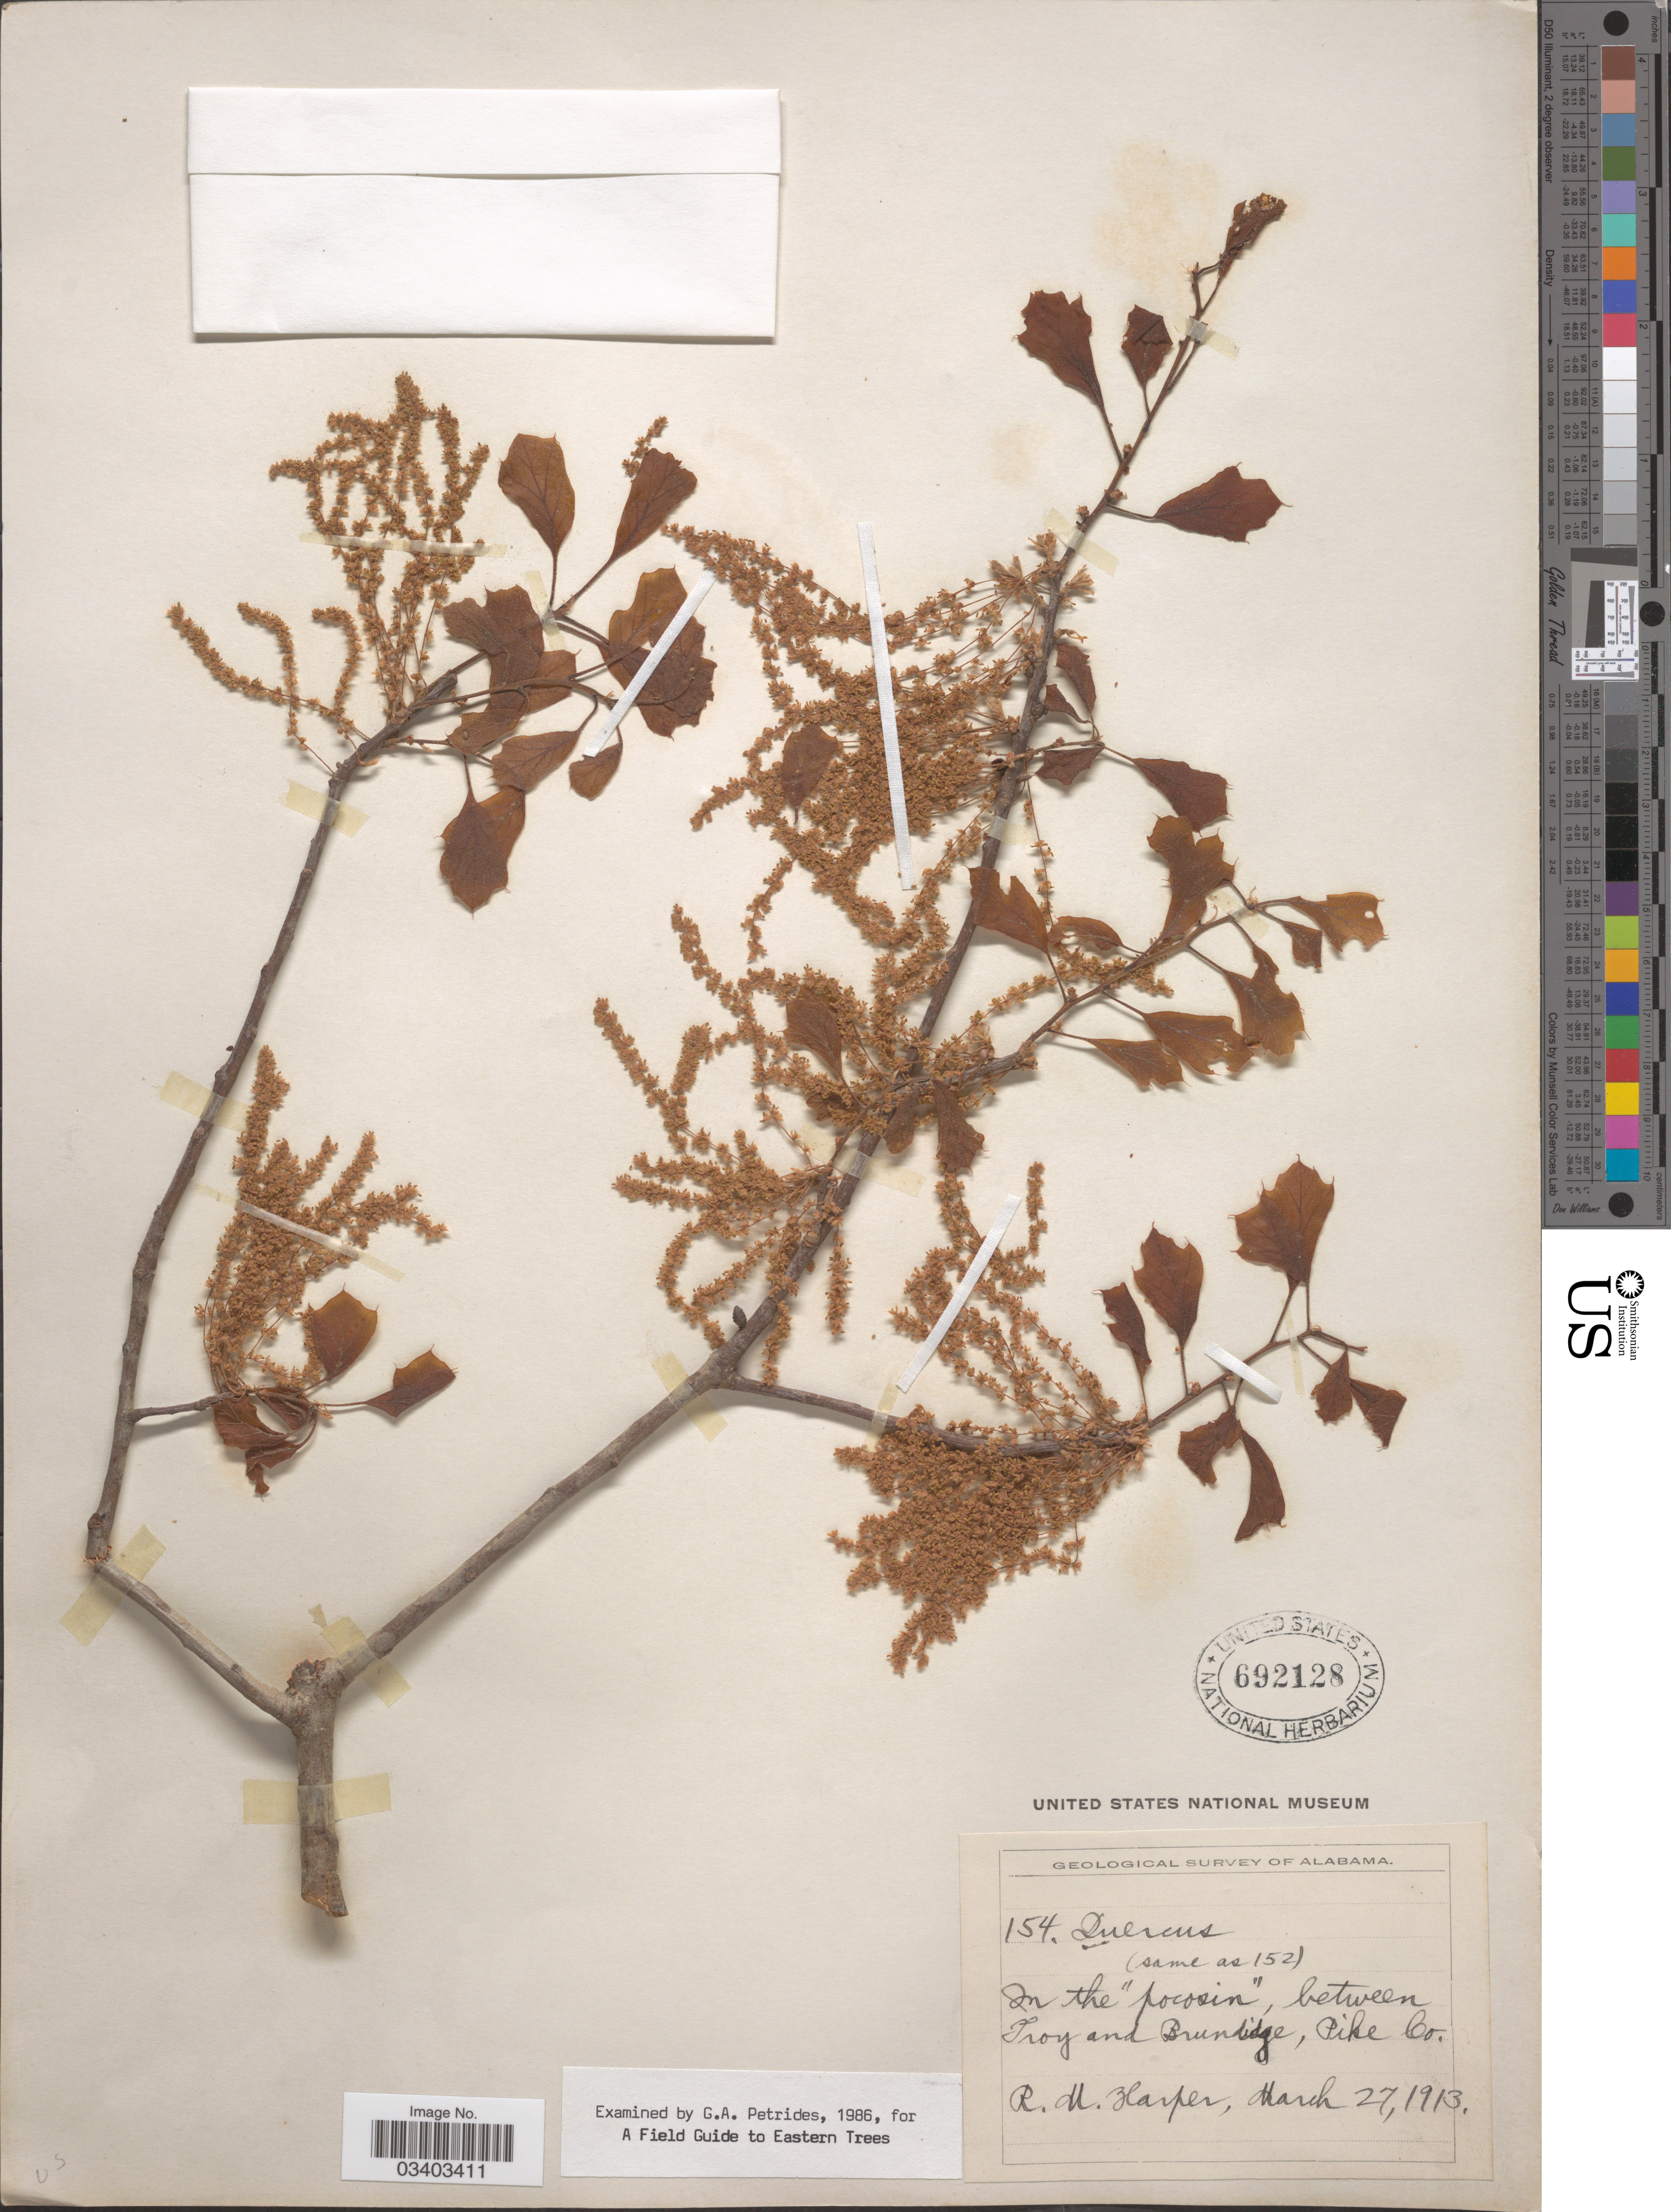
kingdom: Plantae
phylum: Tracheophyta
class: Magnoliopsida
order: Fagales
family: Fagaceae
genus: Quercus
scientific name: Quercus breviloba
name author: (Torr.) Sarg.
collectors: R. Harper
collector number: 154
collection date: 1913-03-27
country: United States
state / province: Alabama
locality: In the "pocosin", between Troy and Brundidge, Pike Co.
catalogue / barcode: US 692128